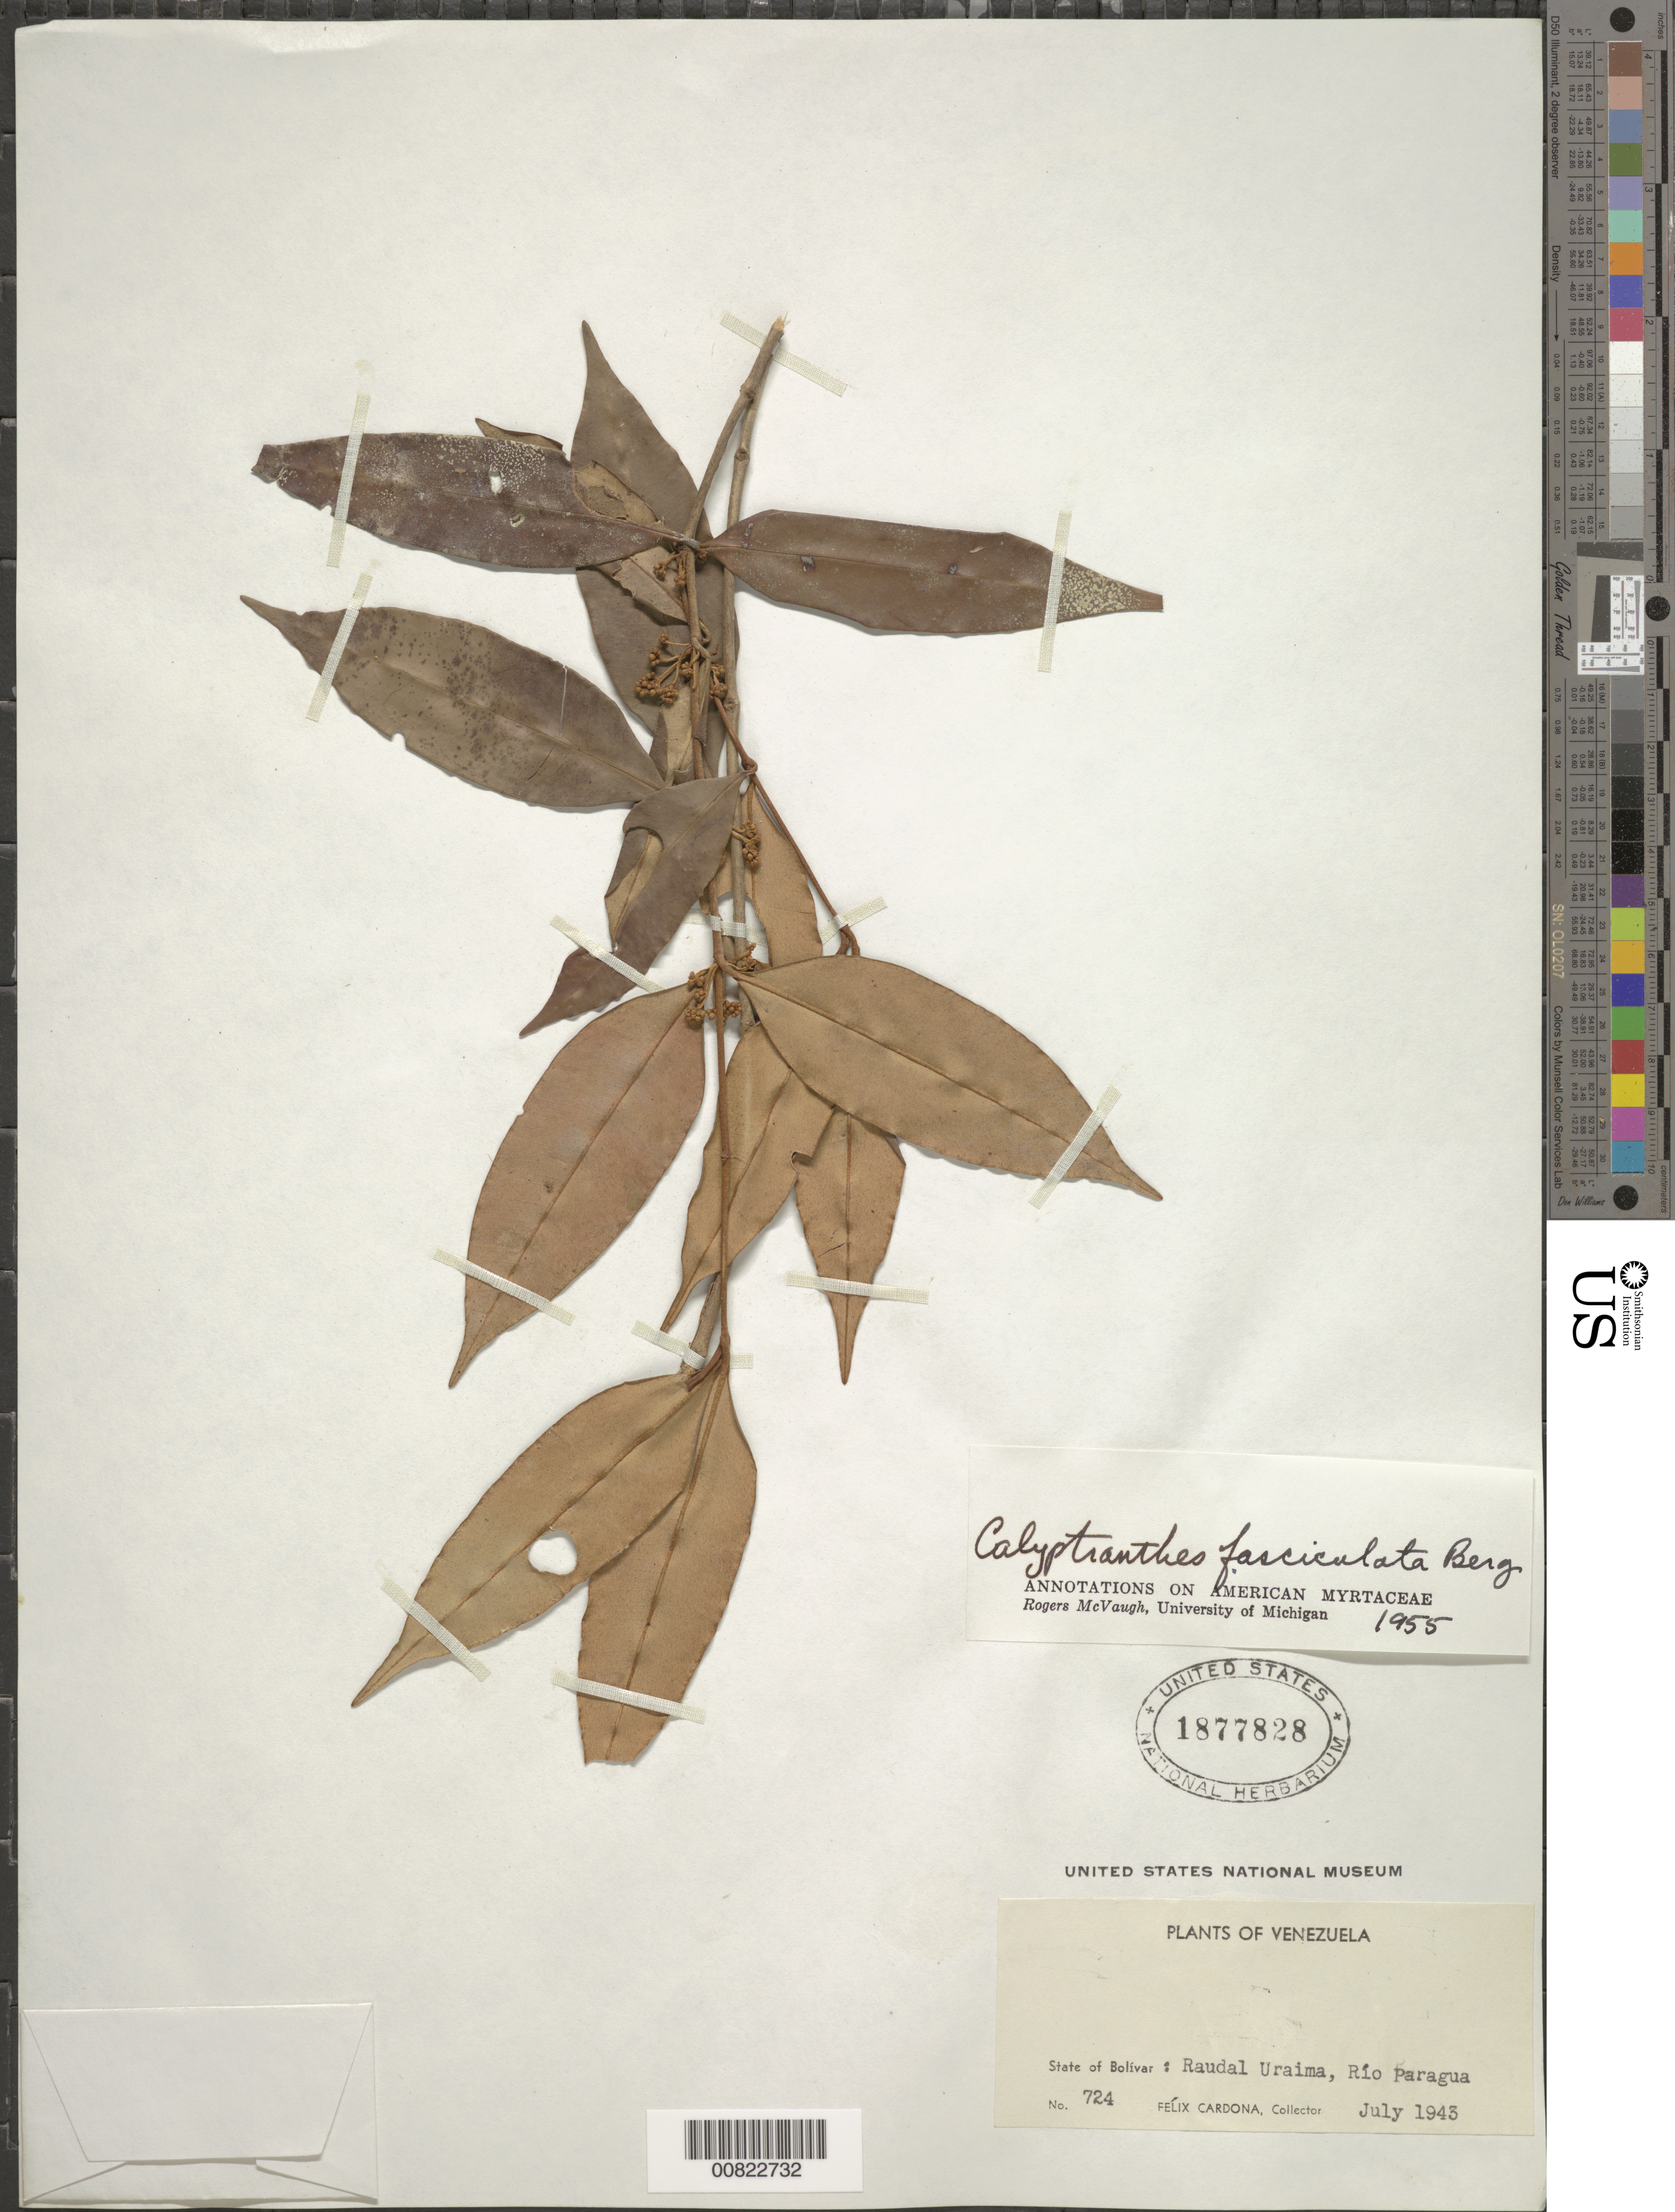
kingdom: Plantae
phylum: Tracheophyta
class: Magnoliopsida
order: Myrtales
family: Myrtaceae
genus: Myrcia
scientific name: Myrcia fasciculata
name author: (O. Berg) K. Campbell & K. Samra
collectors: F. Cardona Puig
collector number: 724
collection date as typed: Jul-43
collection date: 1943-07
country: Venezuela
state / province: Bolívar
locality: Río Paragua, Raudal Uraima (Guayana)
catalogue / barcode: US 1877828